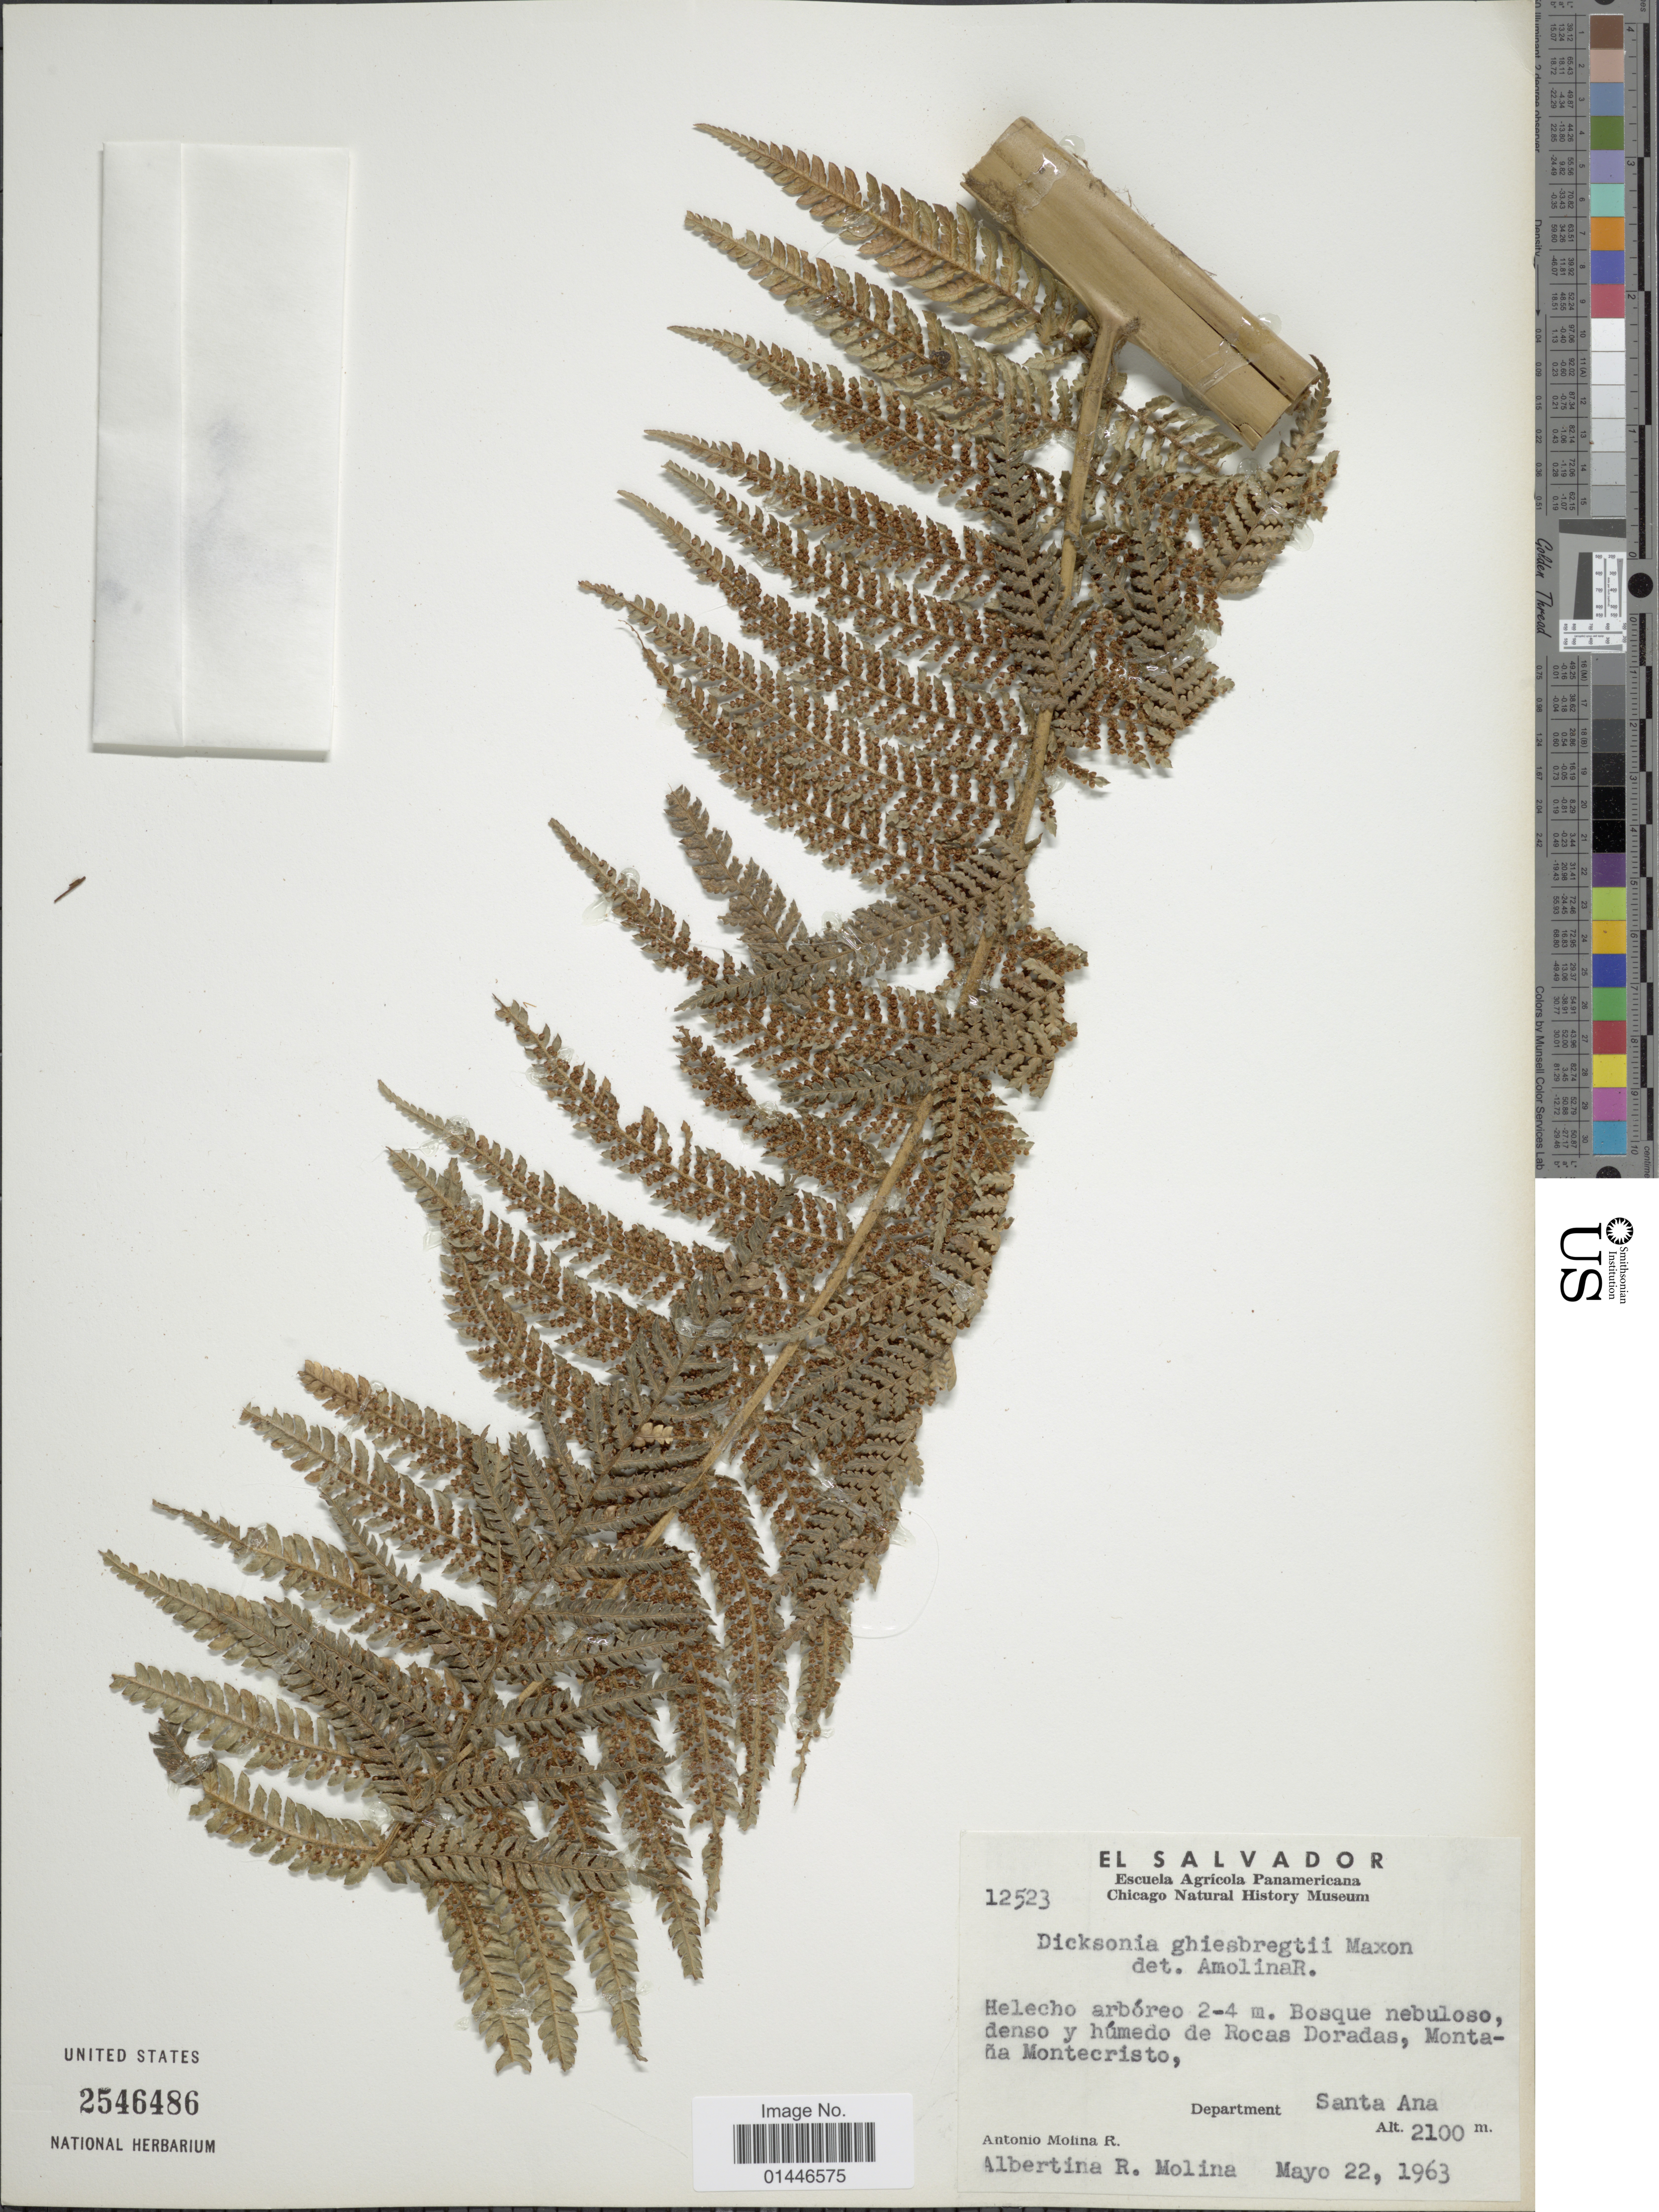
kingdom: Plantae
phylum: Tracheophyta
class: Polypodiopsida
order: Cyatheales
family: Dicksoniaceae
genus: Dicksonia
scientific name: Dicksonia gigantea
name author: H. Karst.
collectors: A. Molina R. & A. R. Molina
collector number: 12523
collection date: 1963-05-22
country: El Salvador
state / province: Santa Ana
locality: Bosque nebuloso, denso y humedo de Rocas Doradas, Montana Montecristo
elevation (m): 2100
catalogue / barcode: US 2546486